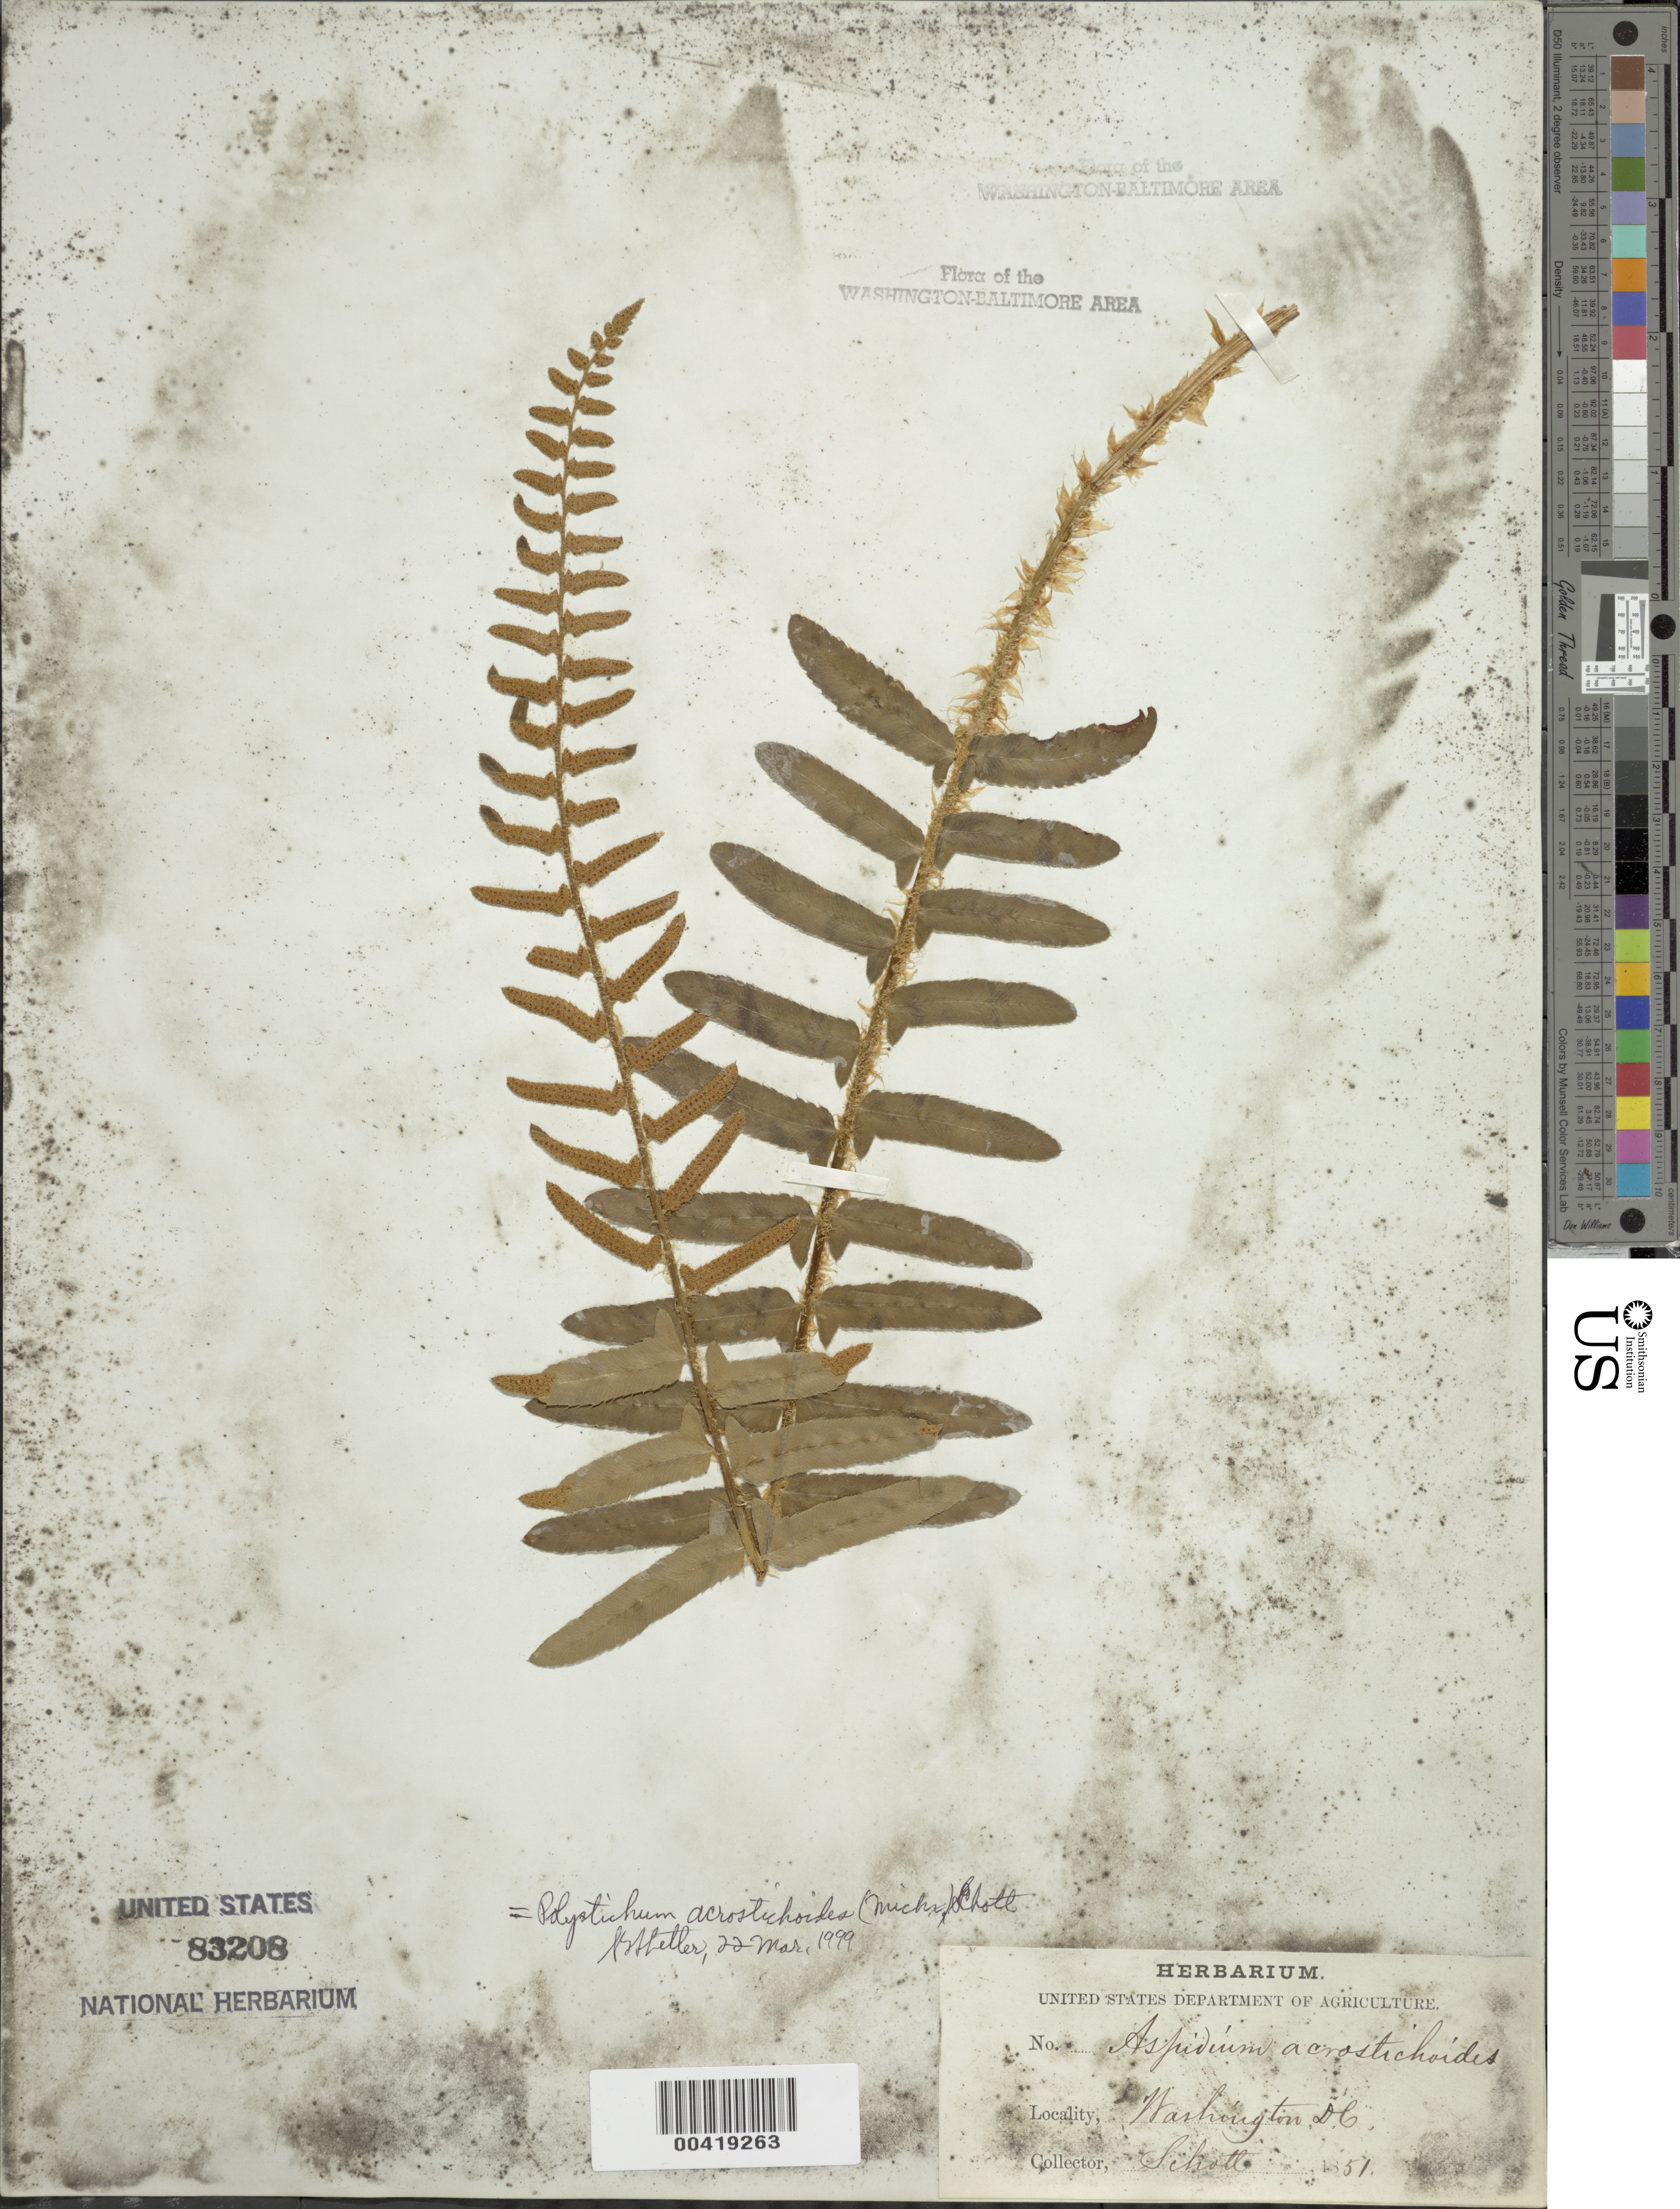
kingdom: Plantae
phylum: Tracheophyta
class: Polypodiopsida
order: Polypodiales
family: Dryopteridaceae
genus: Polystichum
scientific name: Polystichum acrostichoides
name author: (Michx.) Schott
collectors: A. L. Schott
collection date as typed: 1851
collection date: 1851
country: United States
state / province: District of Columbia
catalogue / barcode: US 83208